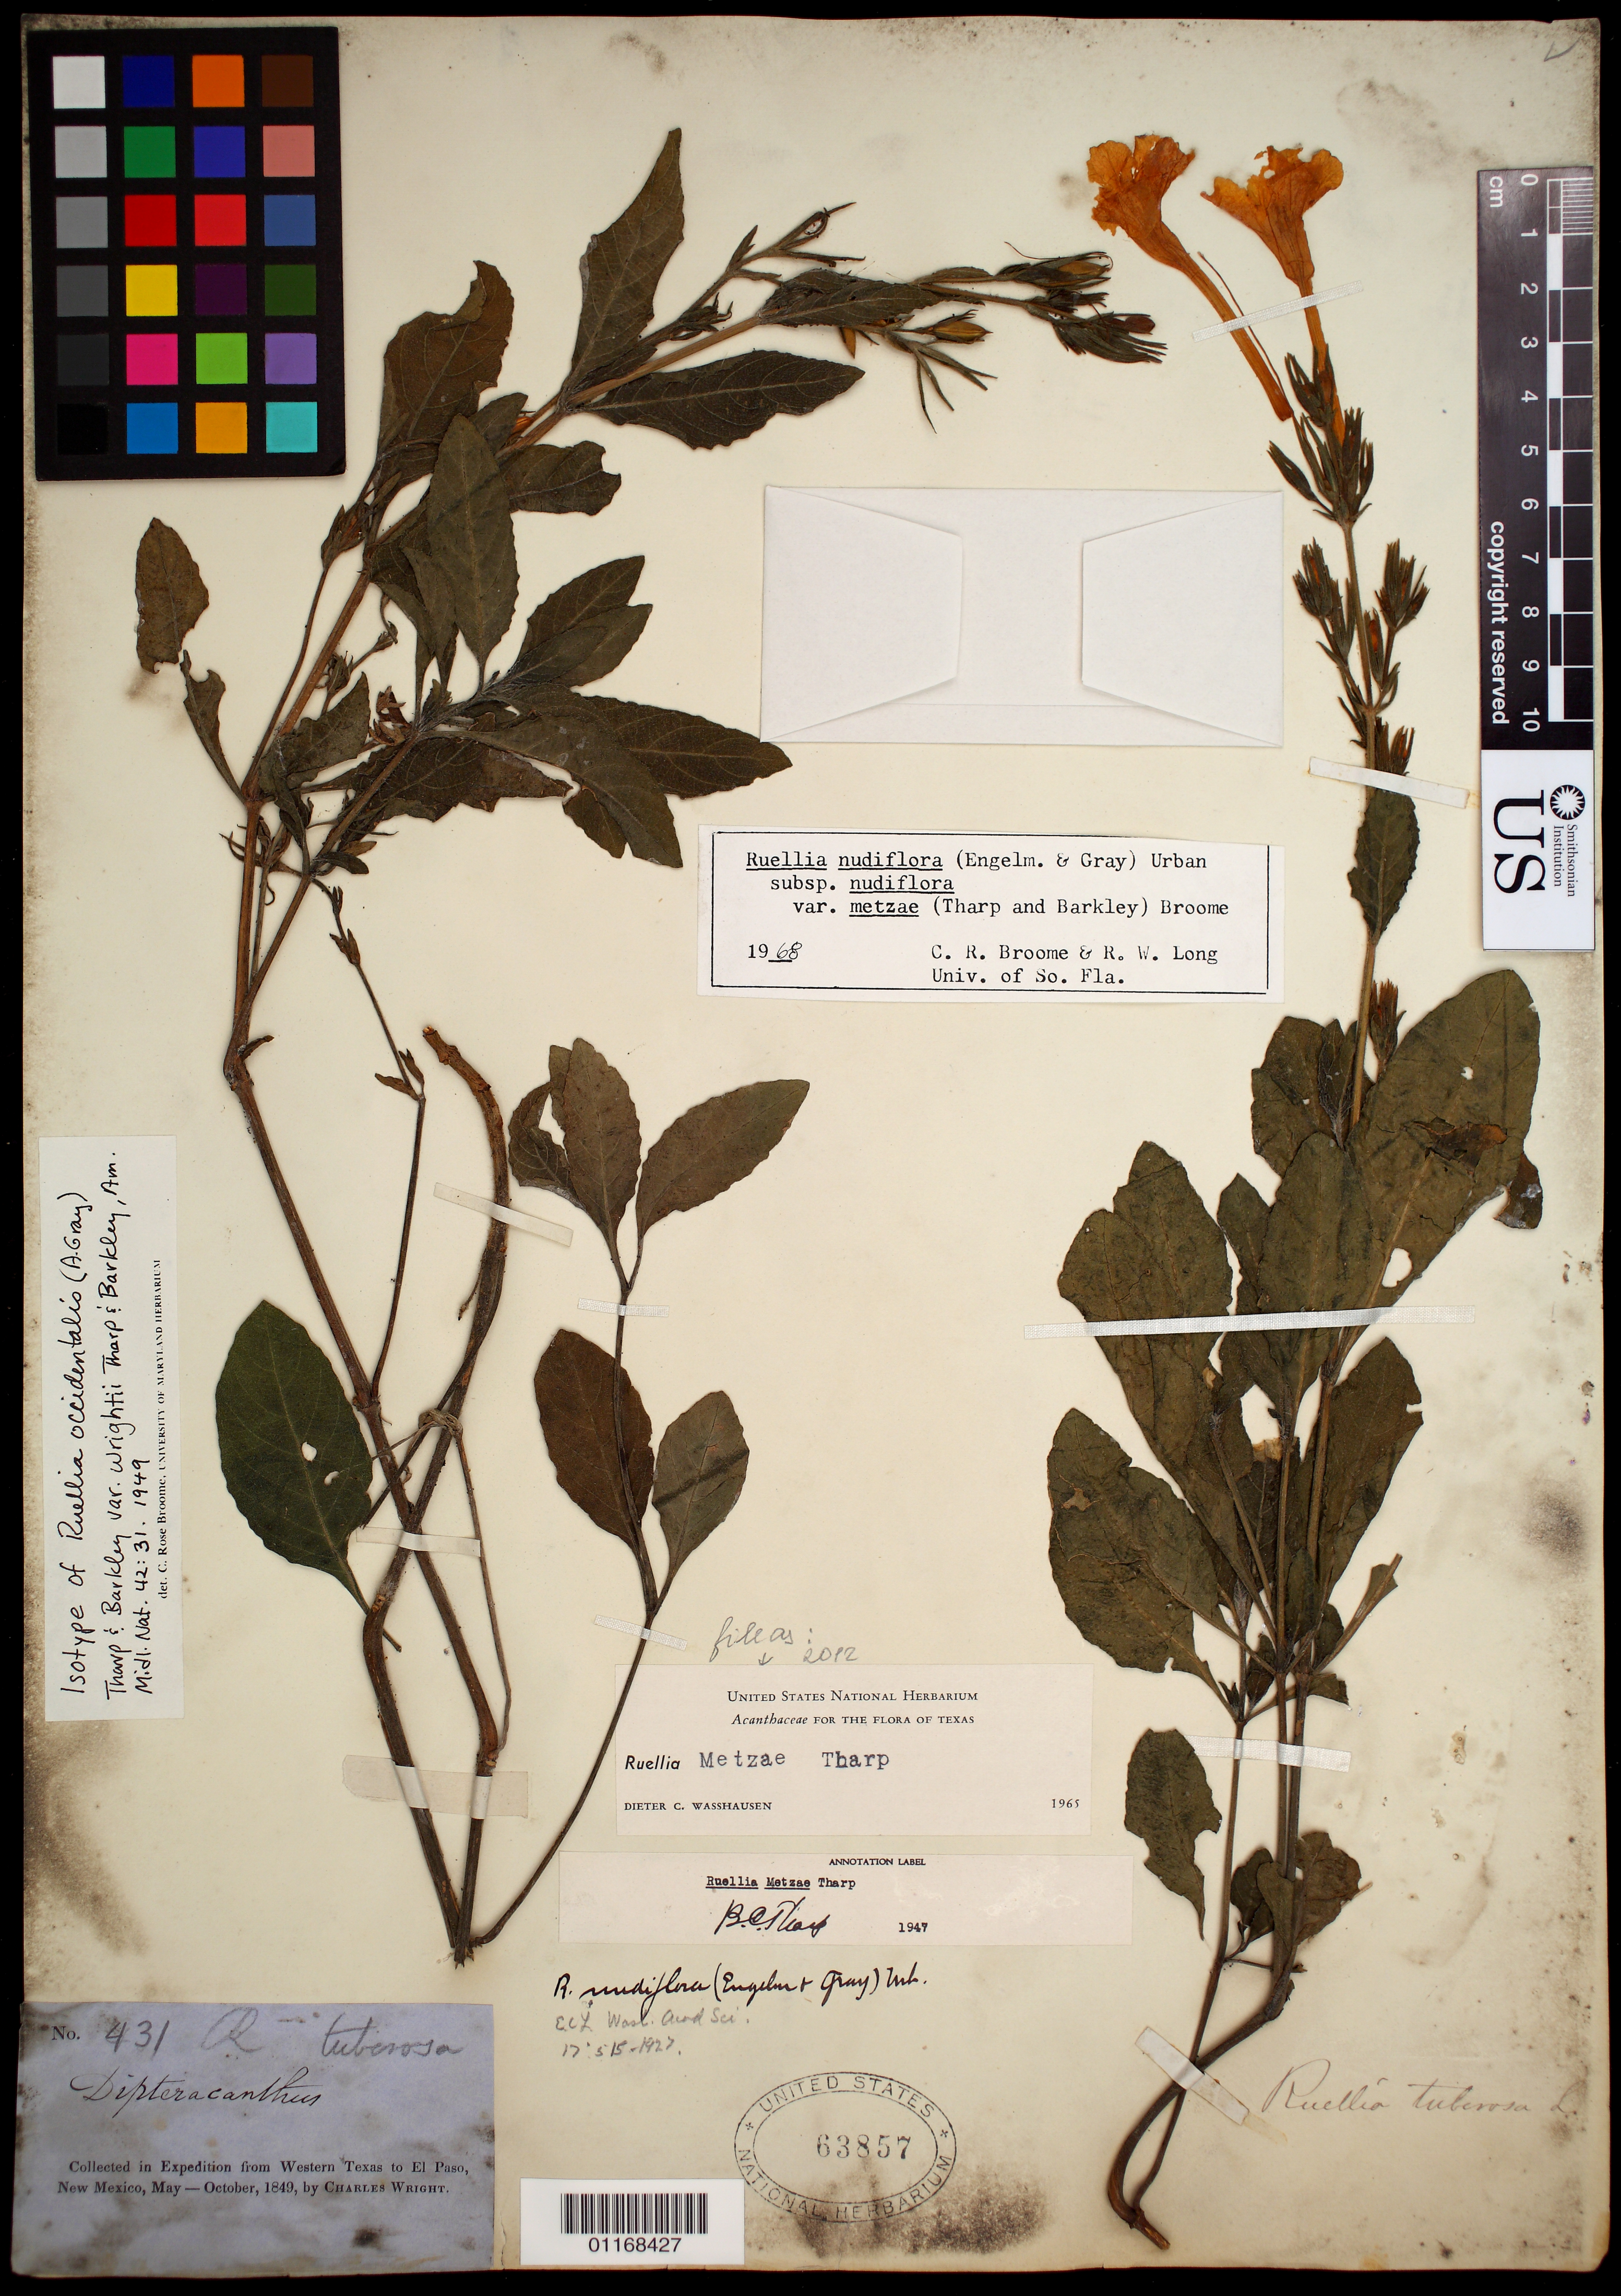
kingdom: Plantae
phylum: Tracheophyta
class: Magnoliopsida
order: Lamiales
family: Acanthaceae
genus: Ruellia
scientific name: Ruellia metziae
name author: Tharp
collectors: C. Wright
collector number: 431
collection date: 1849-05/1849-10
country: United States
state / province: Texas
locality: from Western Texas to El Paso, New Mexico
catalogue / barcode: US 63857